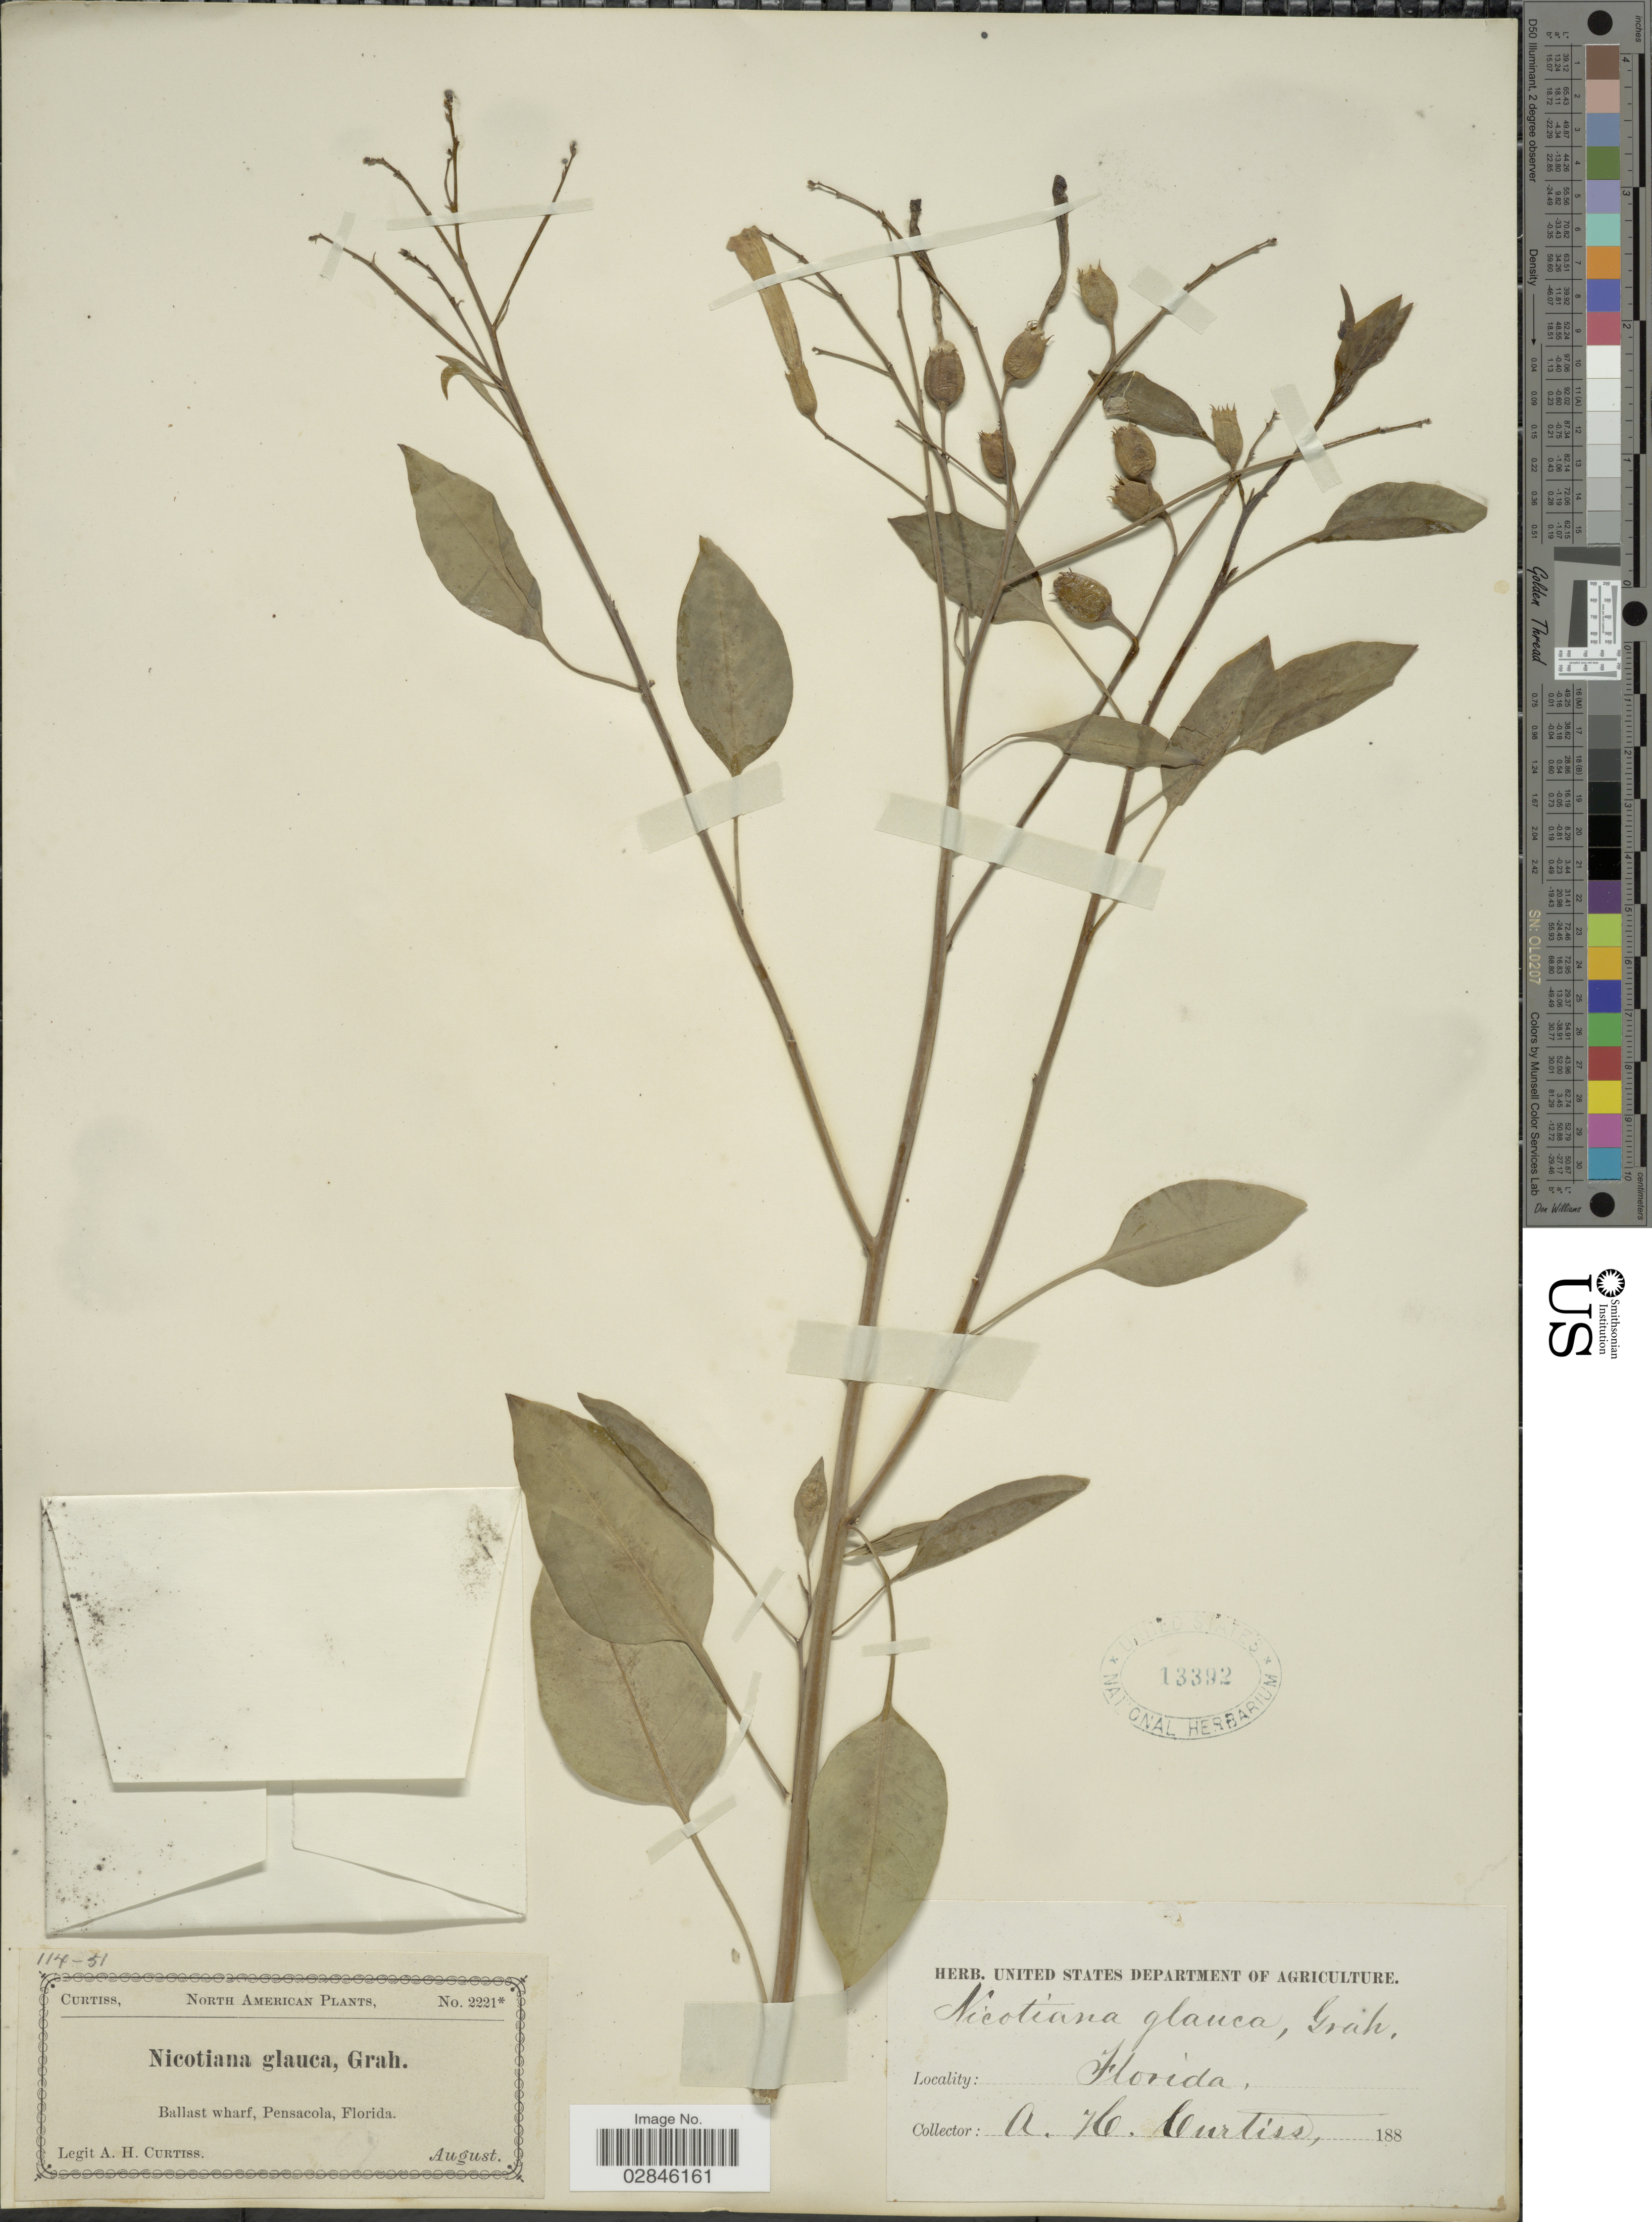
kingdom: Plantae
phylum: Tracheophyta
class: Magnoliopsida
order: Solanales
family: Solanaceae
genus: Nicotiana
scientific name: Nicotiana glauca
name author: Graham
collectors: A. H. Curtiss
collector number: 2221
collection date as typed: August 188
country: United States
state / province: Florida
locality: Ballast wharf, Pensacola.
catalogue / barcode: US 13392